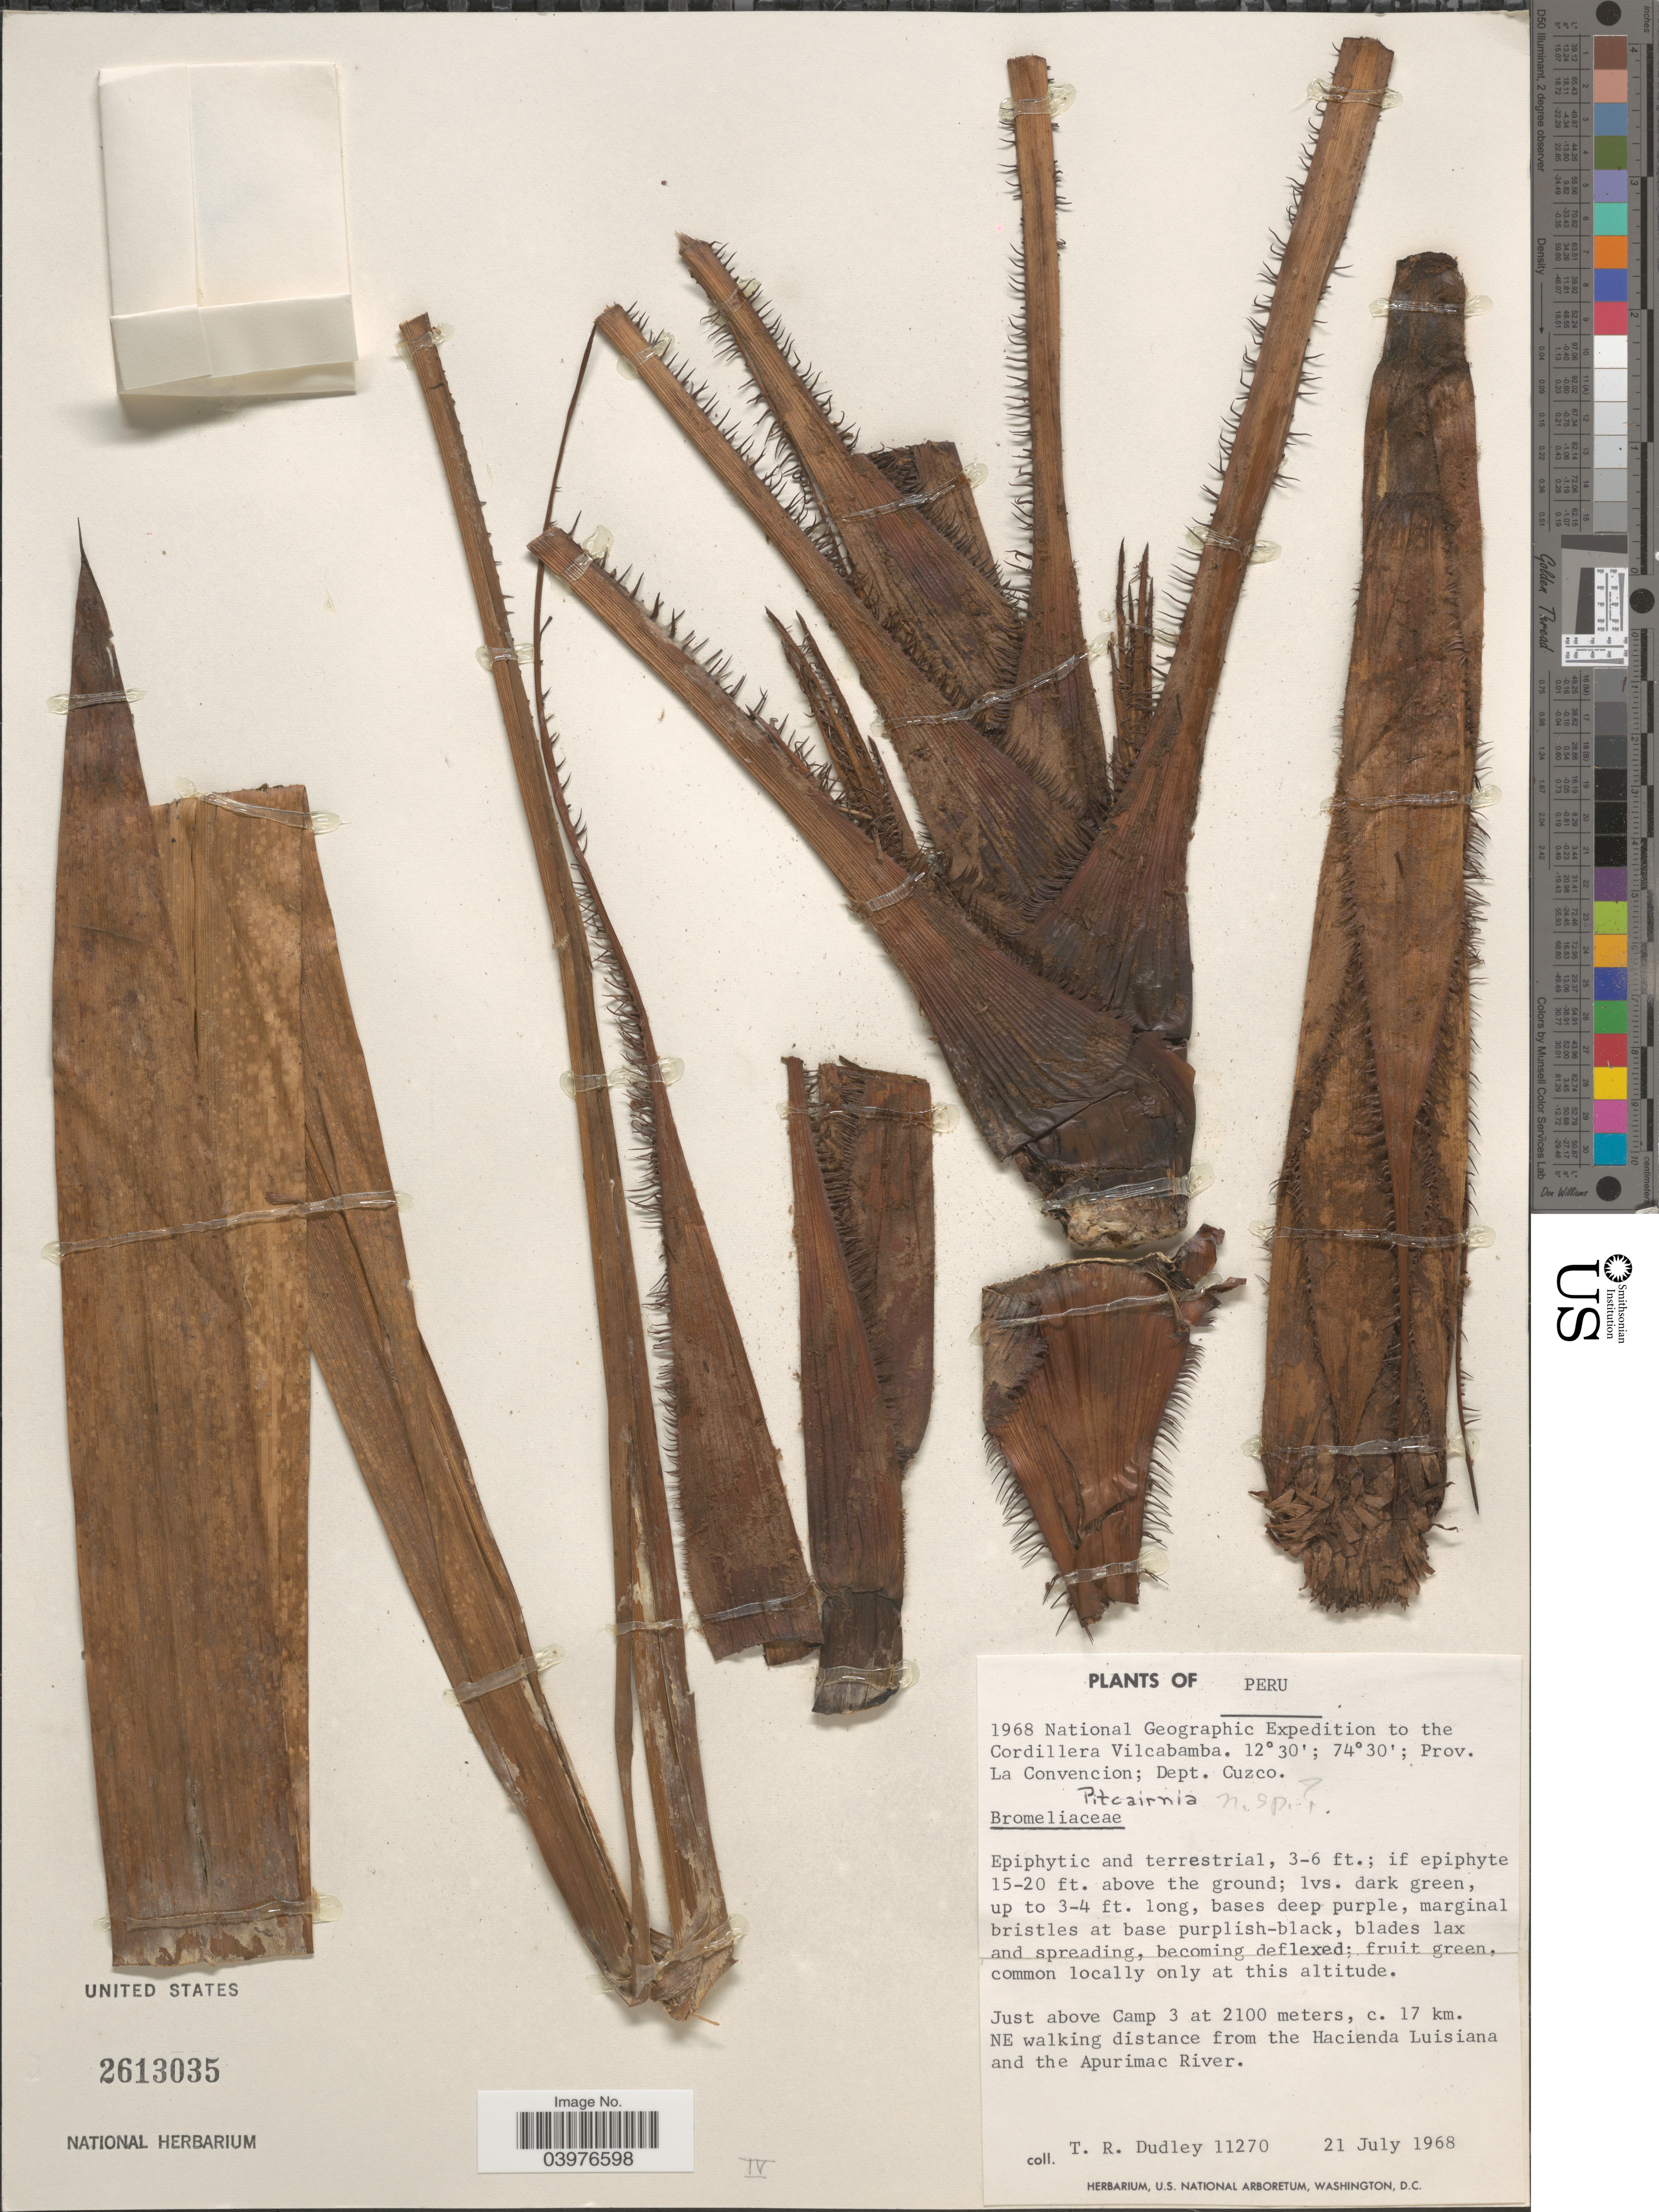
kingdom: Plantae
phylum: Tracheophyta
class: Liliopsida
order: Poales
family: Bromeliaceae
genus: Pitcairnia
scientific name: Pitcairnia sp.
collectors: T. R. Dudley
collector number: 11270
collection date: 1968-07-21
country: Peru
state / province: Cusco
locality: Cordillera Vilcabamba. Prov. La Convencion; Dept. Cuzco. Just above Camp 3, c. 17 km. NE walking distance from the Hacienda Luisiana and the Apurimac River.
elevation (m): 2100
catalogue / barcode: US 2613035